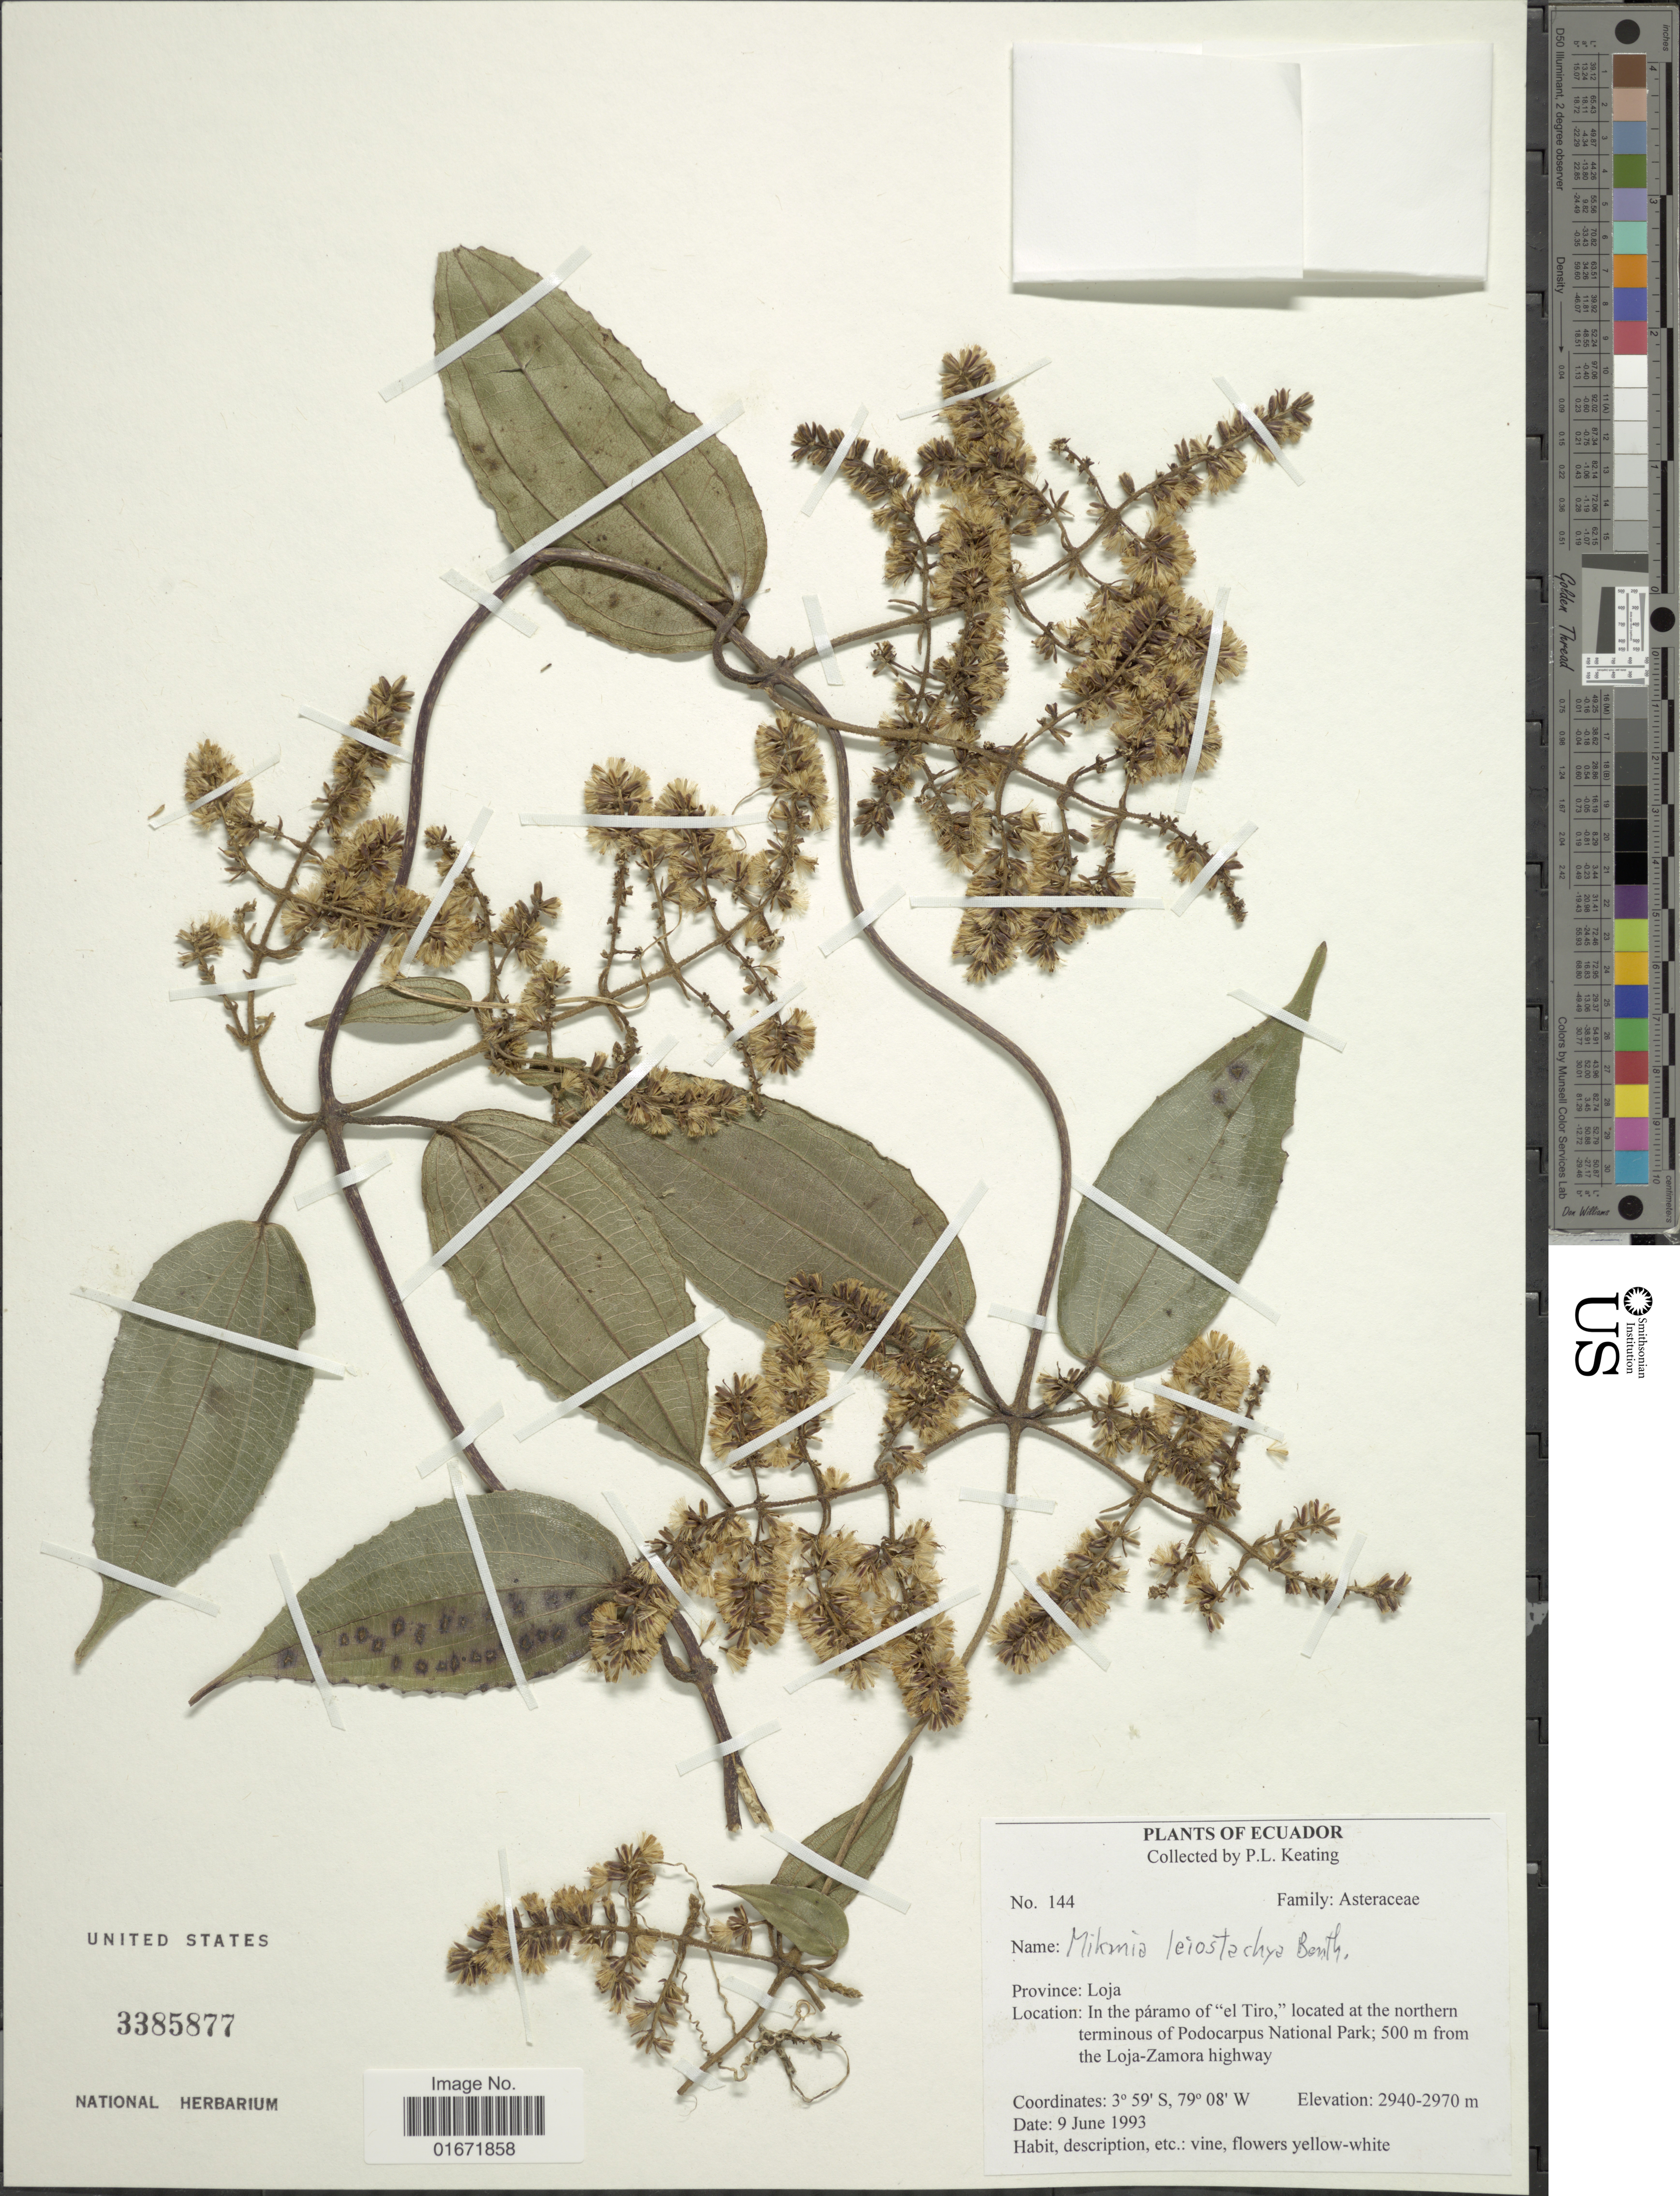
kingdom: Plantae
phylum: Tracheophyta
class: Magnoliopsida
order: Asterales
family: Asteraceae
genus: Mikania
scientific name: Mikania leiostachya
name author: Benth.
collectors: P. Keating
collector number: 144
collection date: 1993-06-09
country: Ecuador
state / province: Loja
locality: Province: Loja. In the páramo of "el Tiro", located at the northern teminous of Podocarpus National Park, the Loja-Zamora highway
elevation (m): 2940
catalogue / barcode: US 3385877